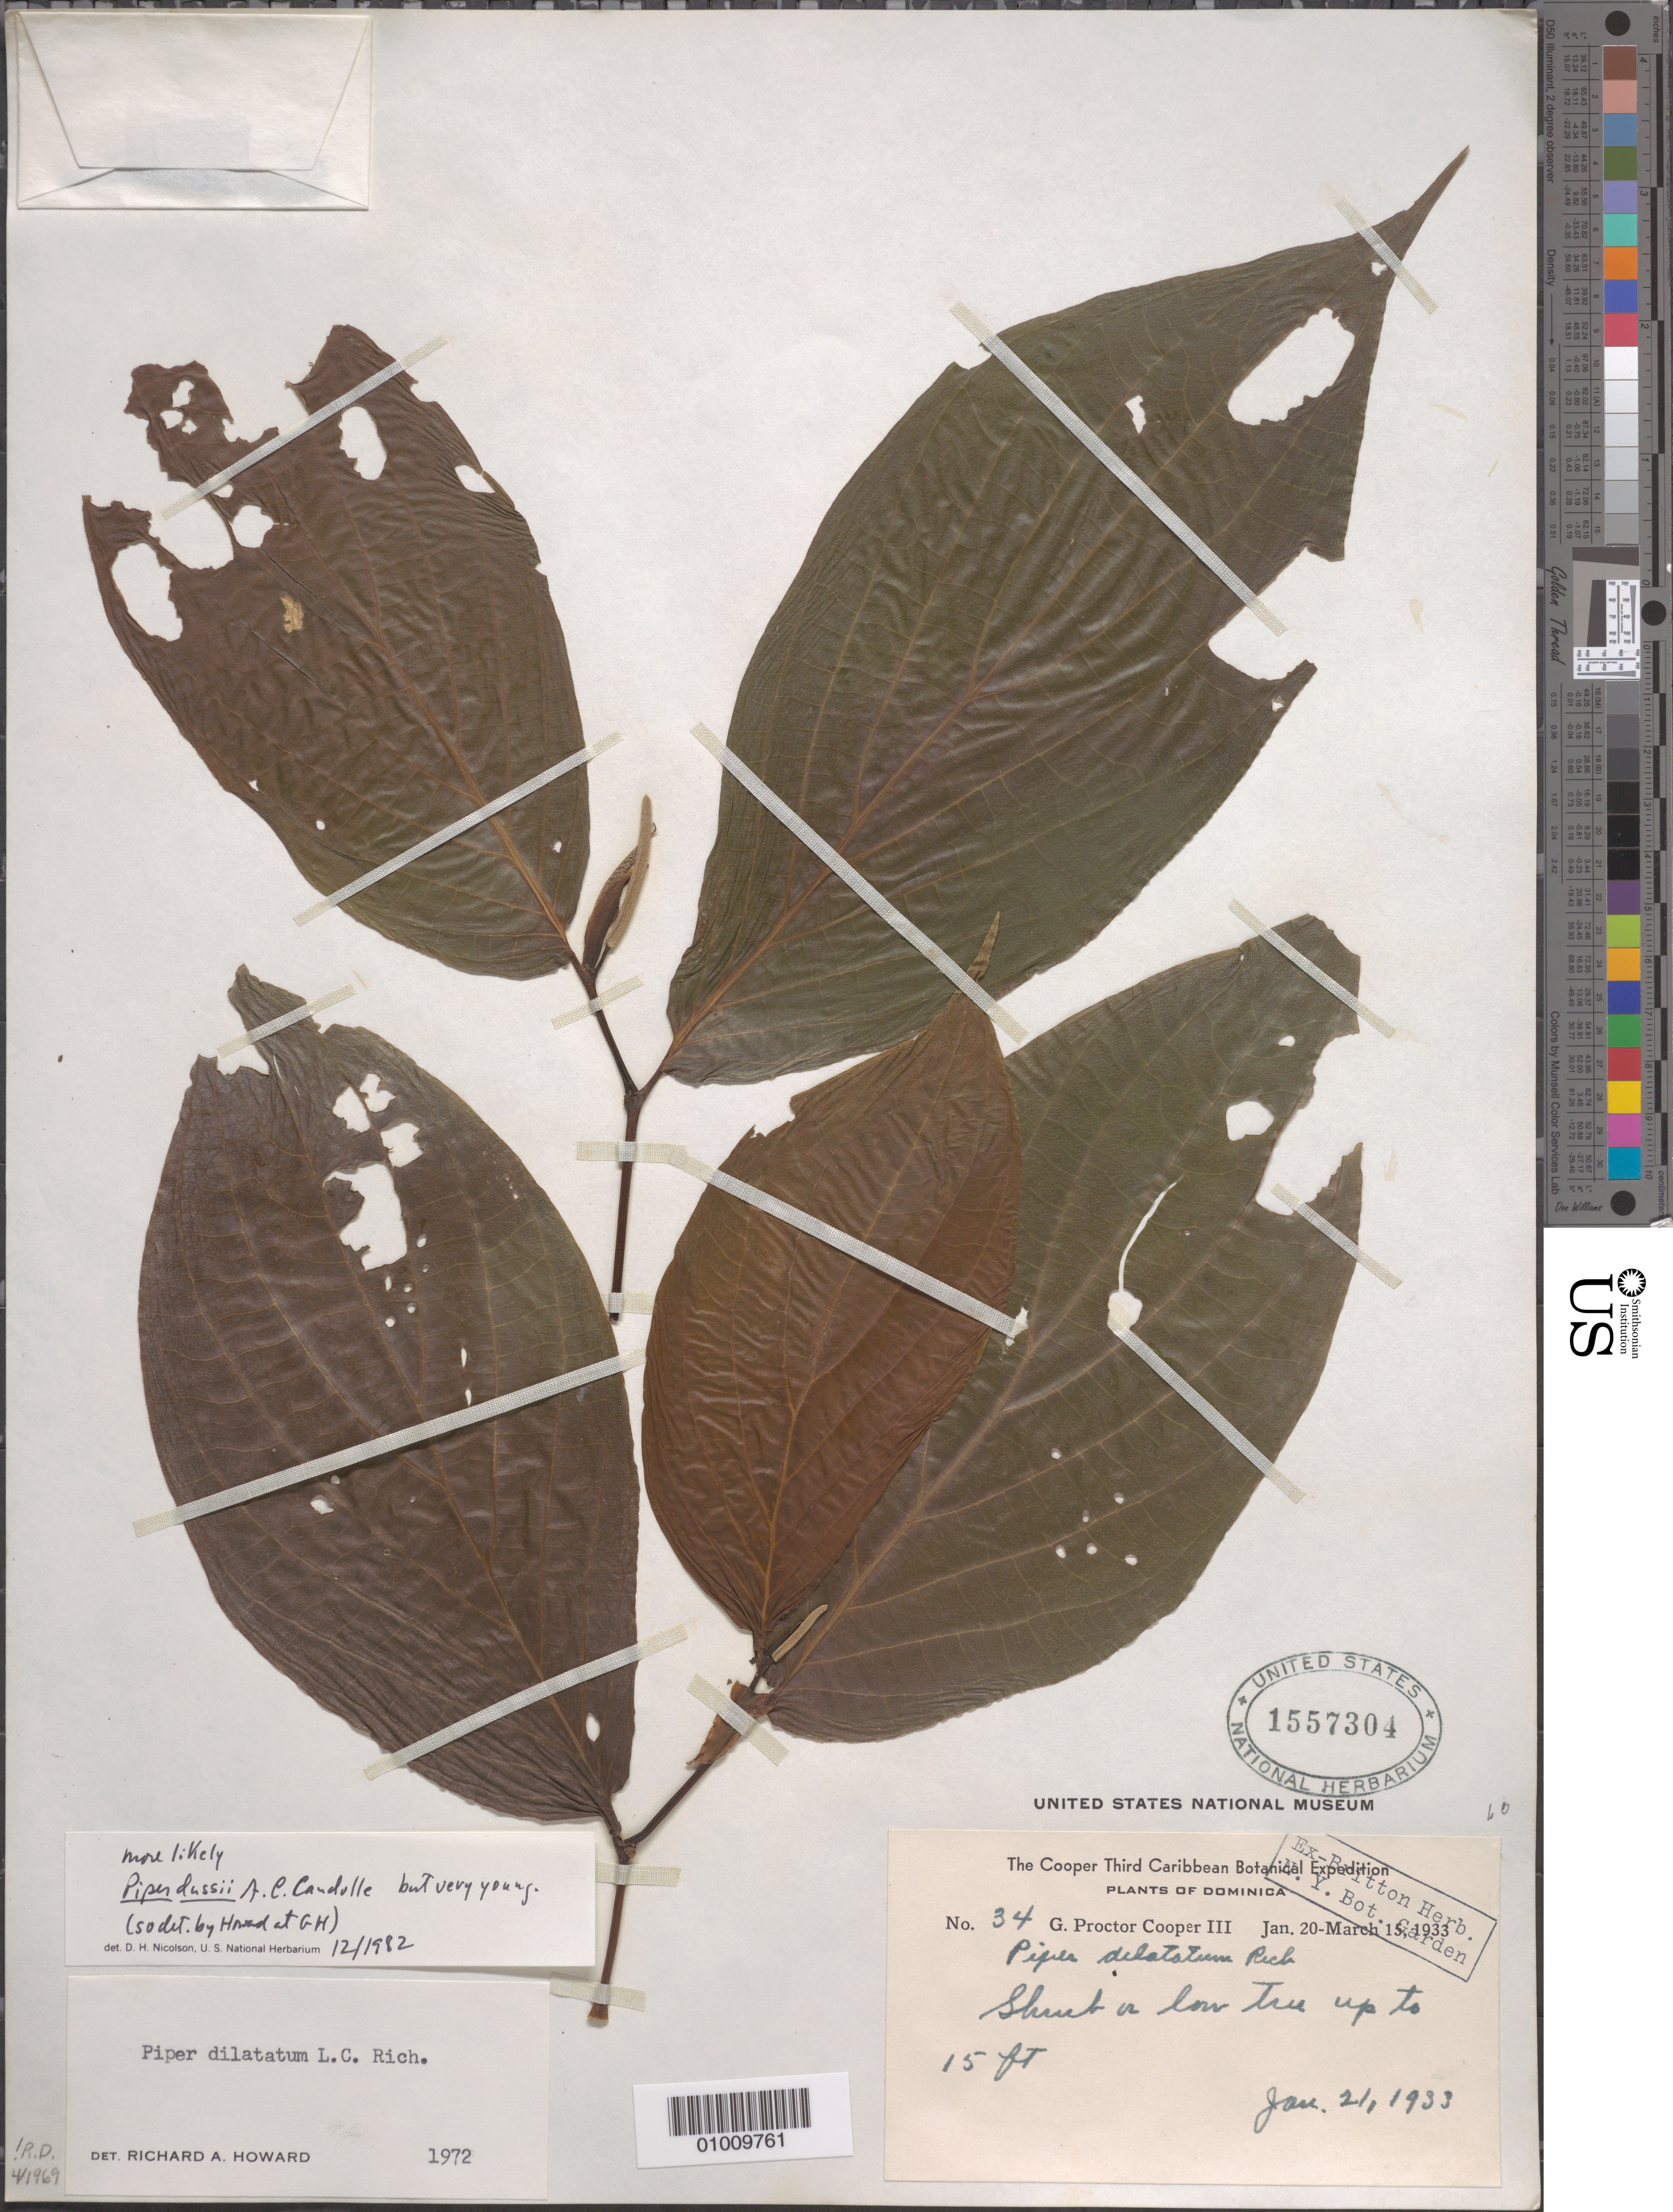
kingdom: Plantae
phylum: Tracheophyta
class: Magnoliopsida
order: Piperales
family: Piperaceae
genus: Piper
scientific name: Piper dussii var. dussii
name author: C. DC.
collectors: G. Cooper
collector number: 34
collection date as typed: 21 Jan 1933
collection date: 1933-01-21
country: Dominica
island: Dominica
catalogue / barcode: US 1557304